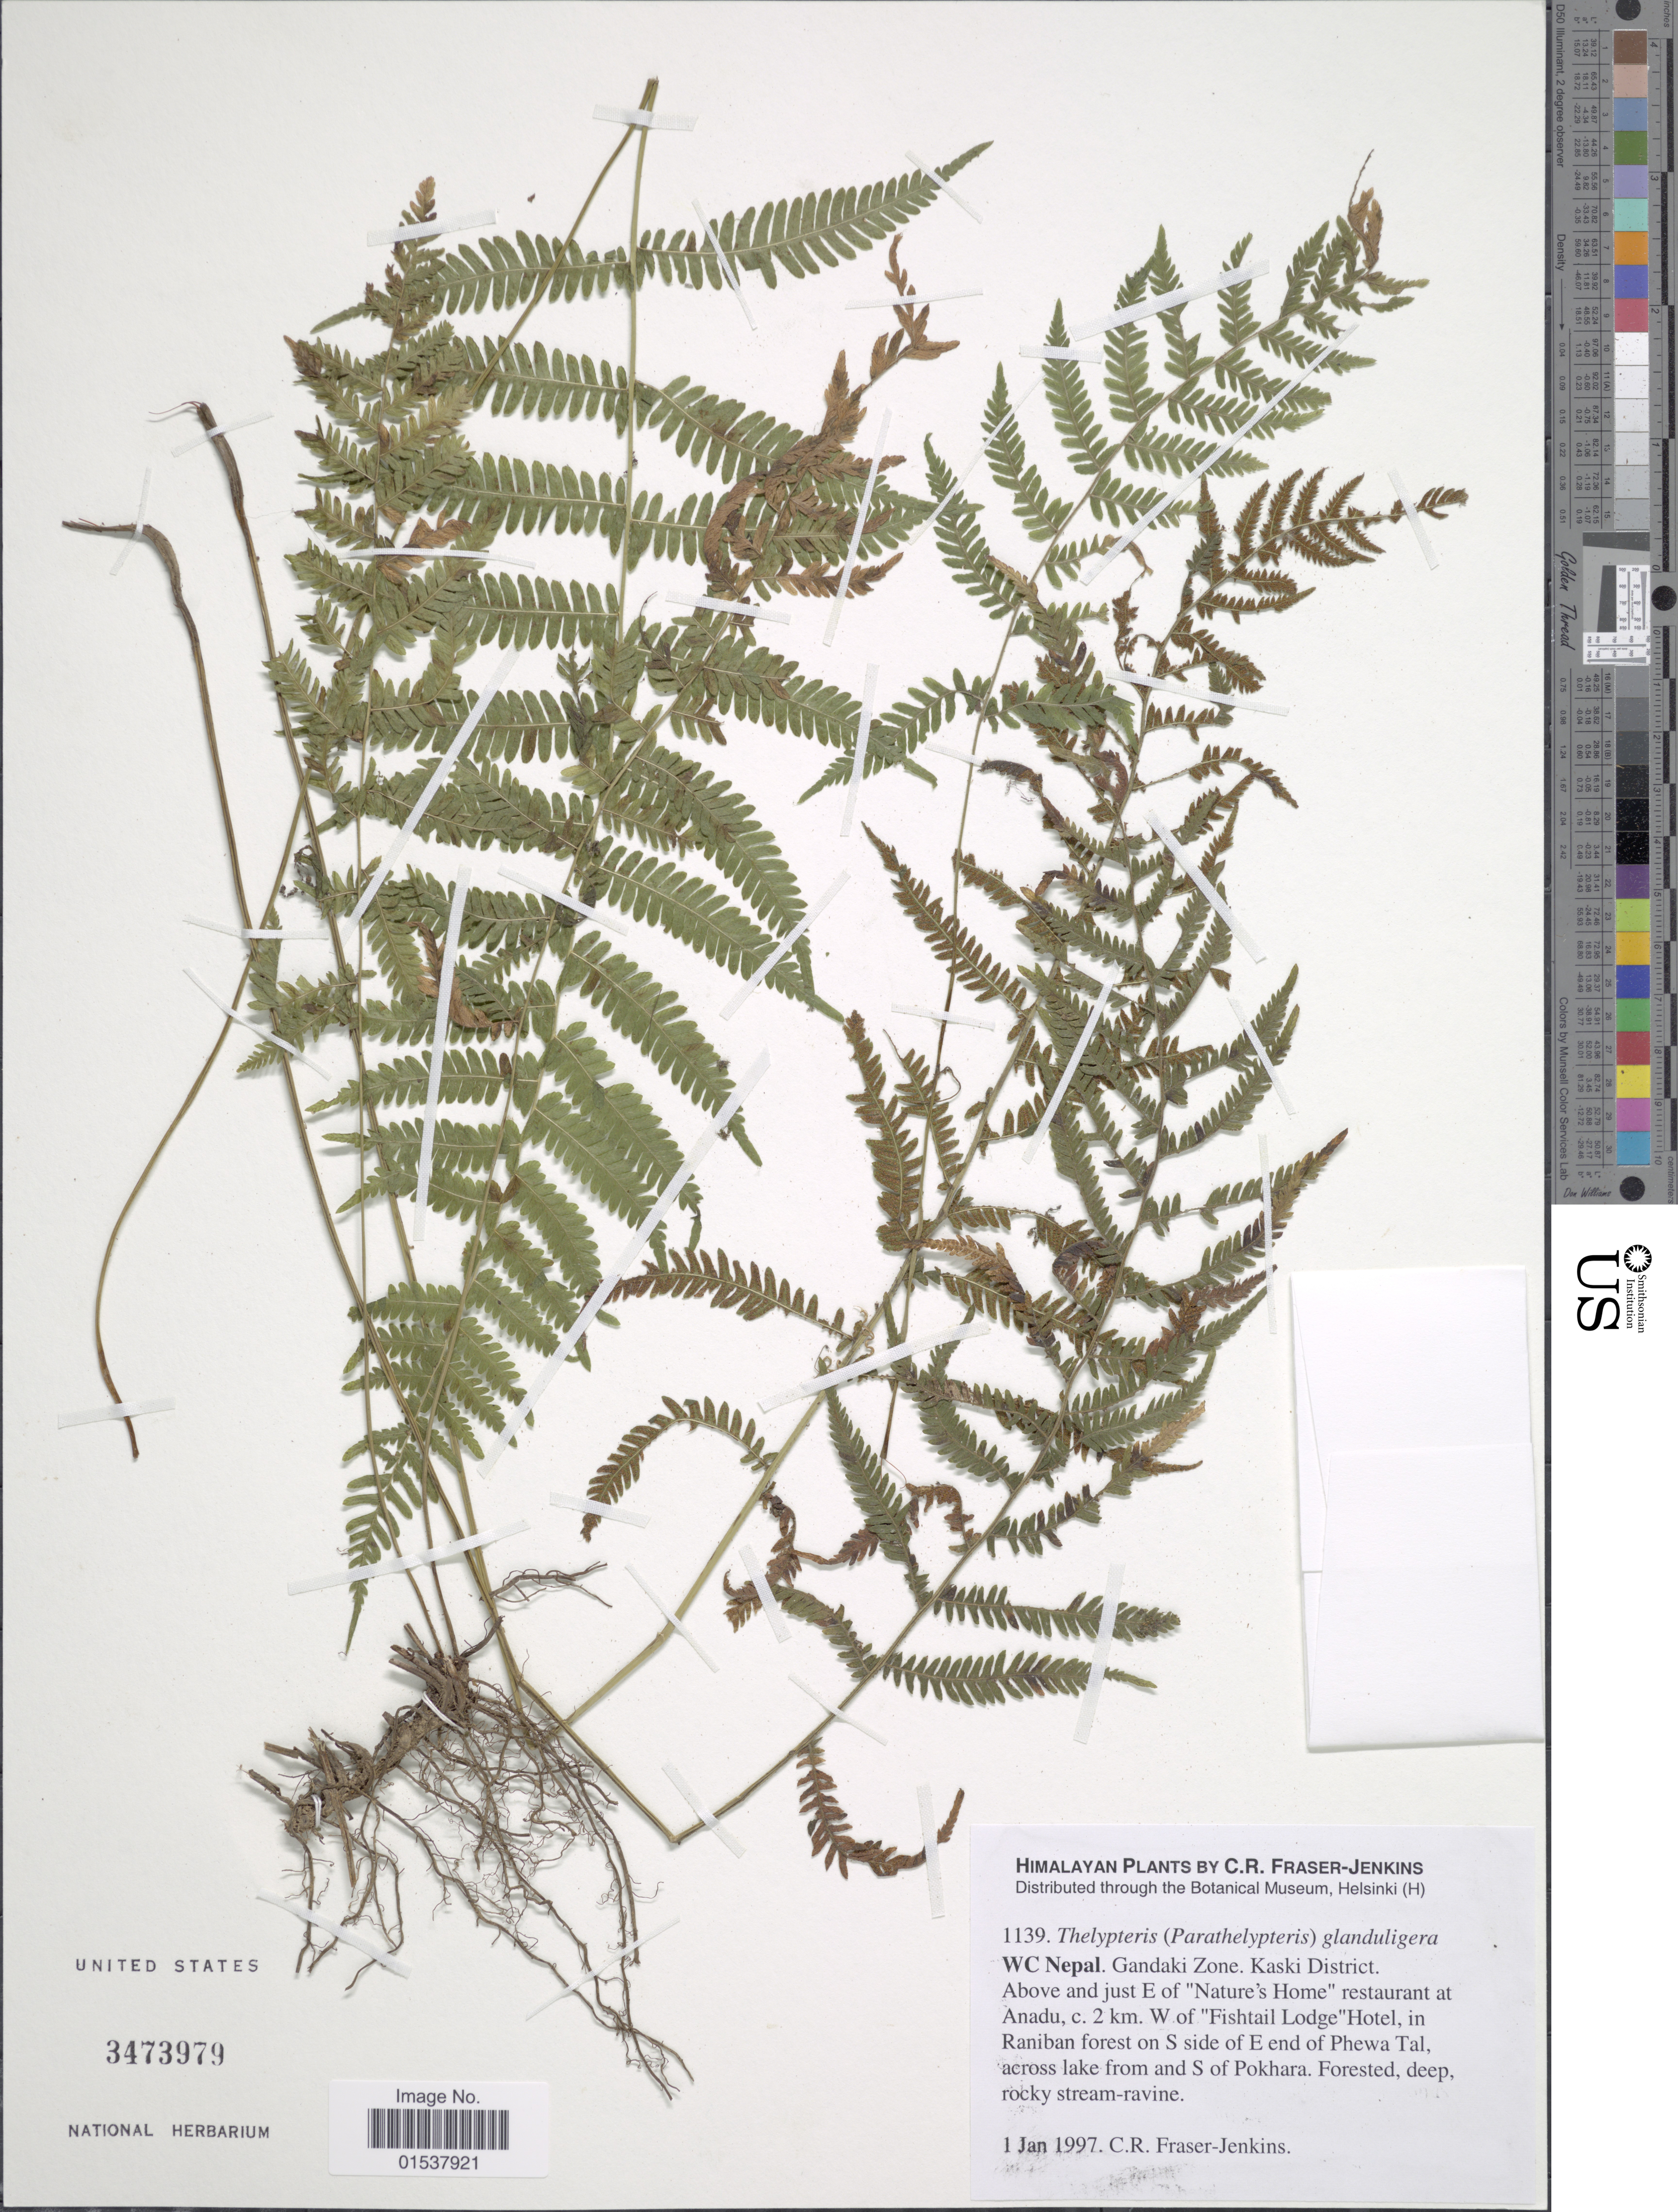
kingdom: Plantae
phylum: Tracheophyta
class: Polypodiopsida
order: Polypodiales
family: Thelypteridaceae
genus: Parathelypteris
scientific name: Parathelypteris glanduligera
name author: (Kunze) Ching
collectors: C. R. Fraser-Jenkins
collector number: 1139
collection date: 1997-01-01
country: Nepal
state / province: Gandaki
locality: Himalaya, WC Nepal, Gandaki Zone, Kaski District, above and just E of Nature's Home restaurant at Anadu, c. 2 km. W of Fishtail Lodge Hotel, in Raniban forest on S side of E end of Phewa Tal, across lake from and S of Pokhara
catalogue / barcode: US 3473979